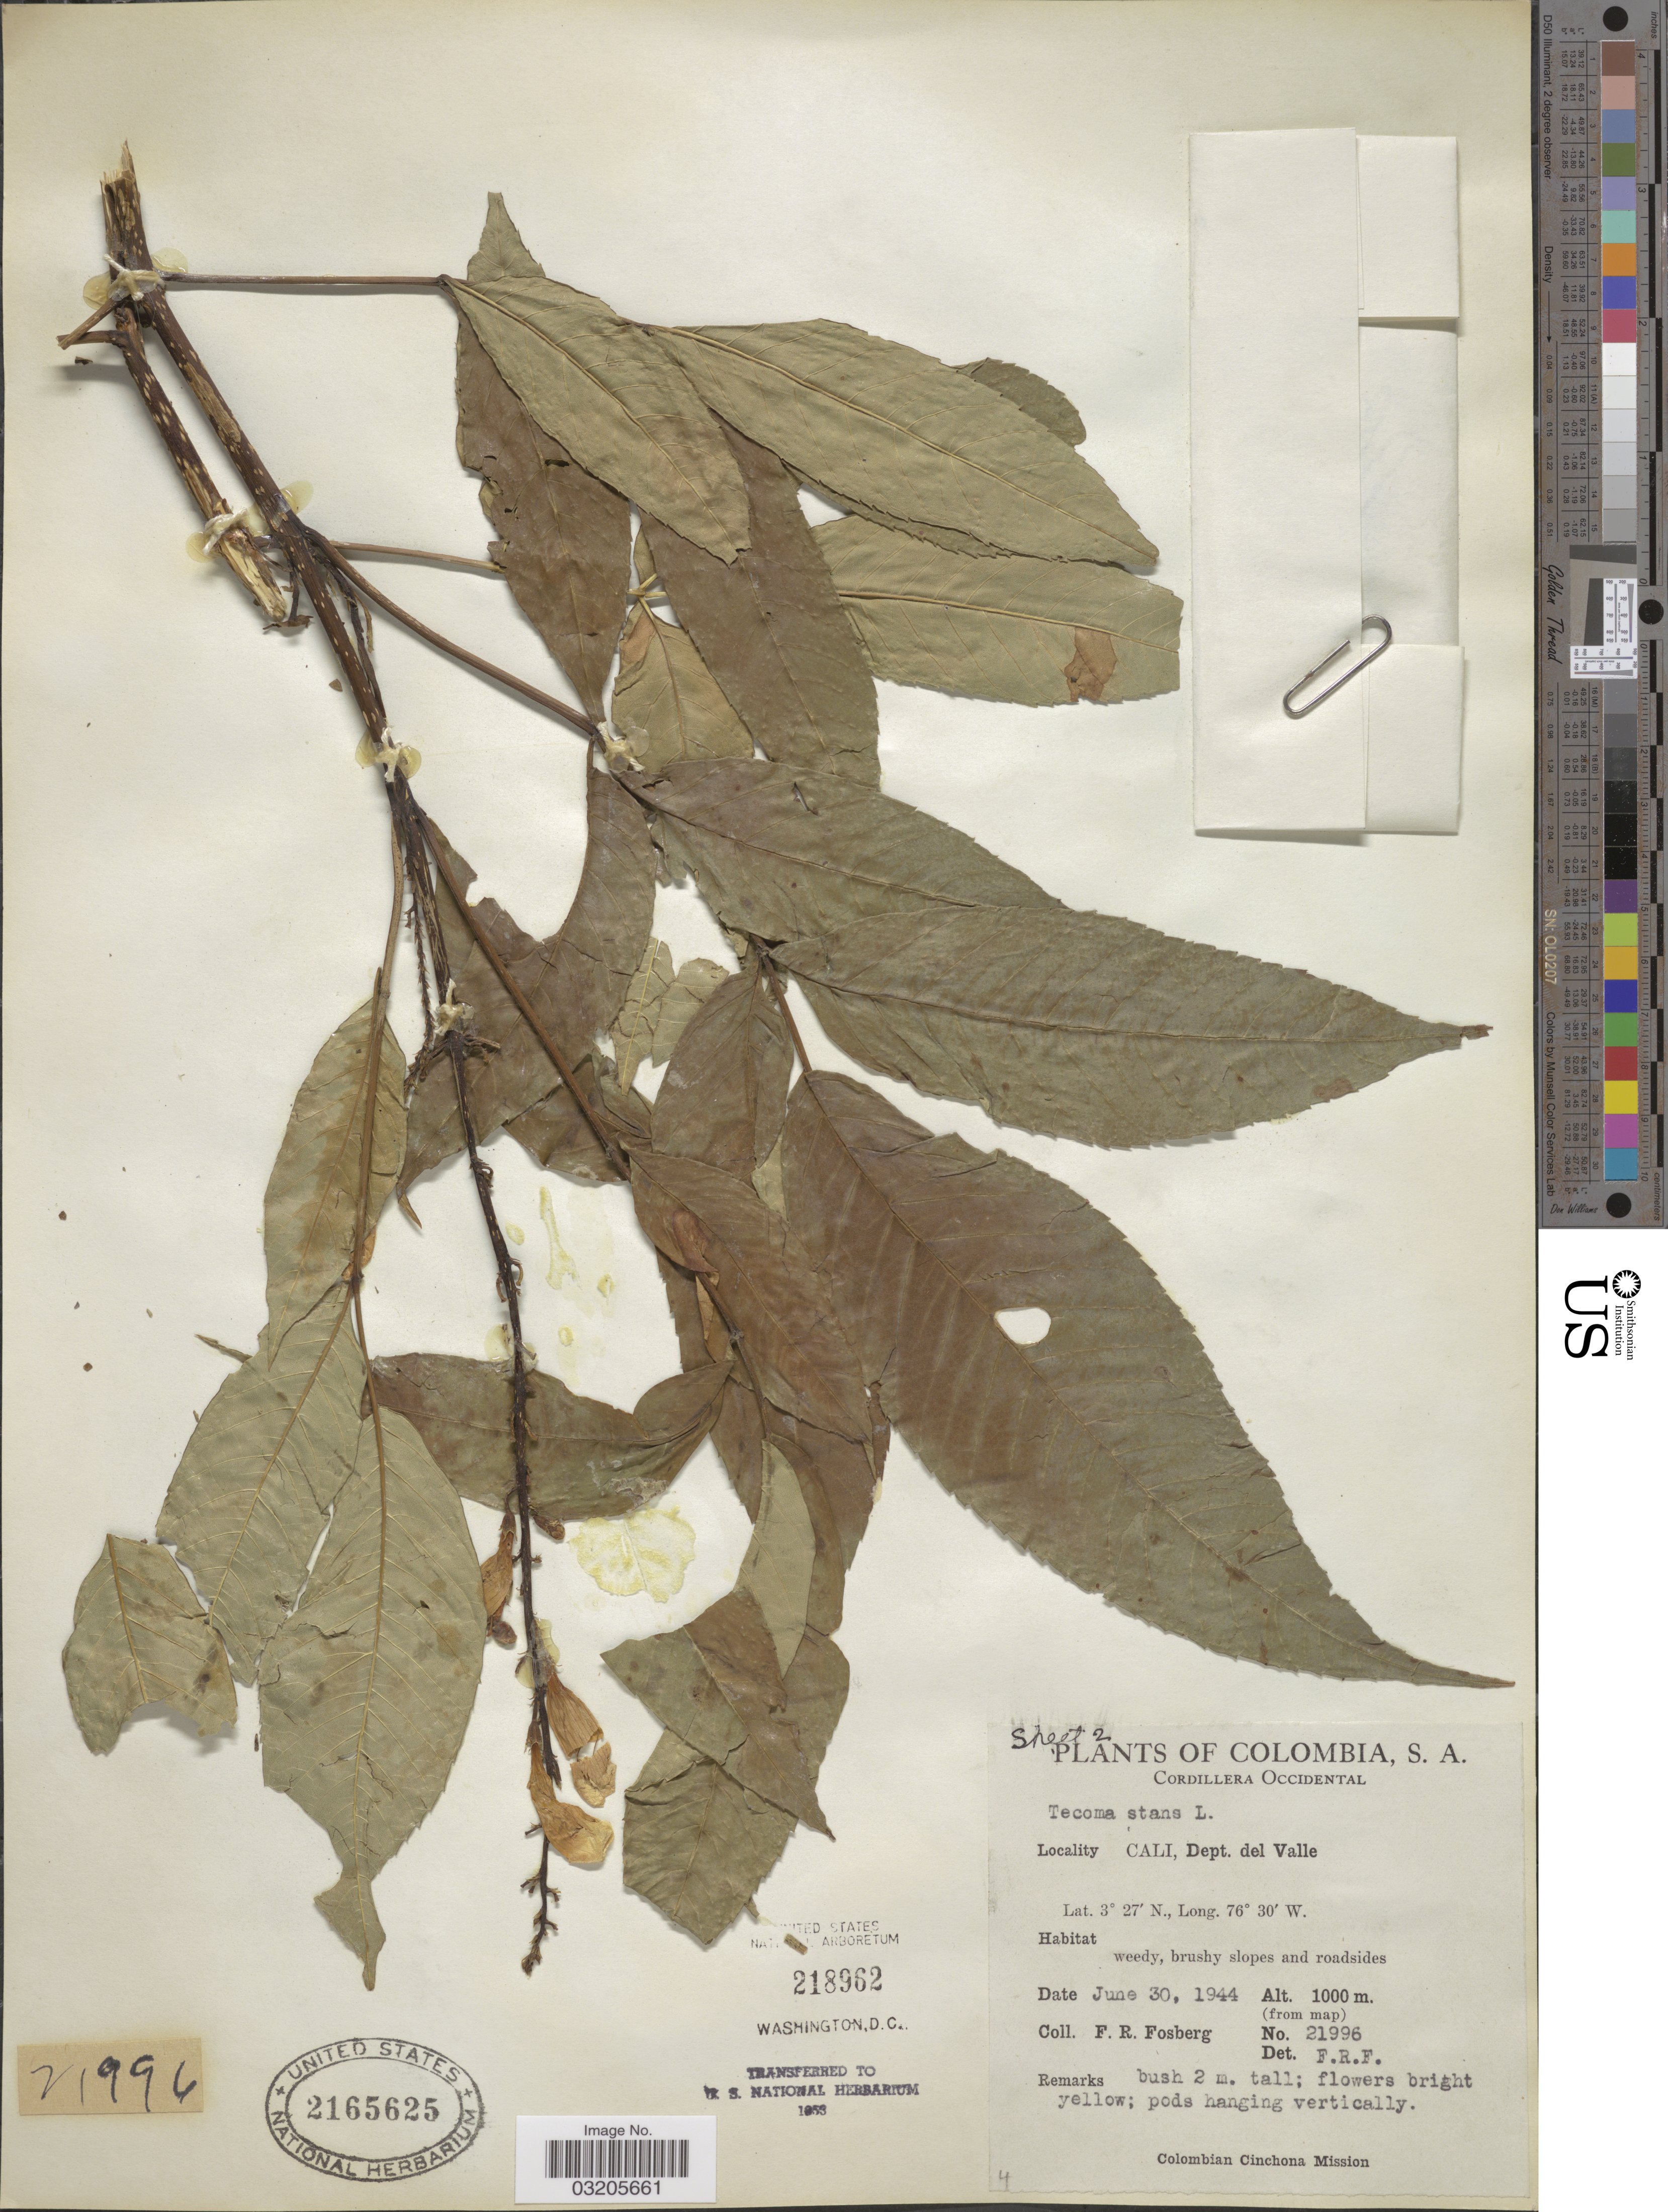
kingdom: Plantae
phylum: Tracheophyta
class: Magnoliopsida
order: Lamiales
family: Bignoniaceae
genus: Tecoma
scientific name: Tecoma stans var. stans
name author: (L.) Juss. ex Kunth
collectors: F. R. Fosberg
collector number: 21996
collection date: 1944-06-30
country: Colombia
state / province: Valle del Cauca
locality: Cordillera Occidental. Cali, Dept. del Valle.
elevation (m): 1000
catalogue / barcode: US 2165625